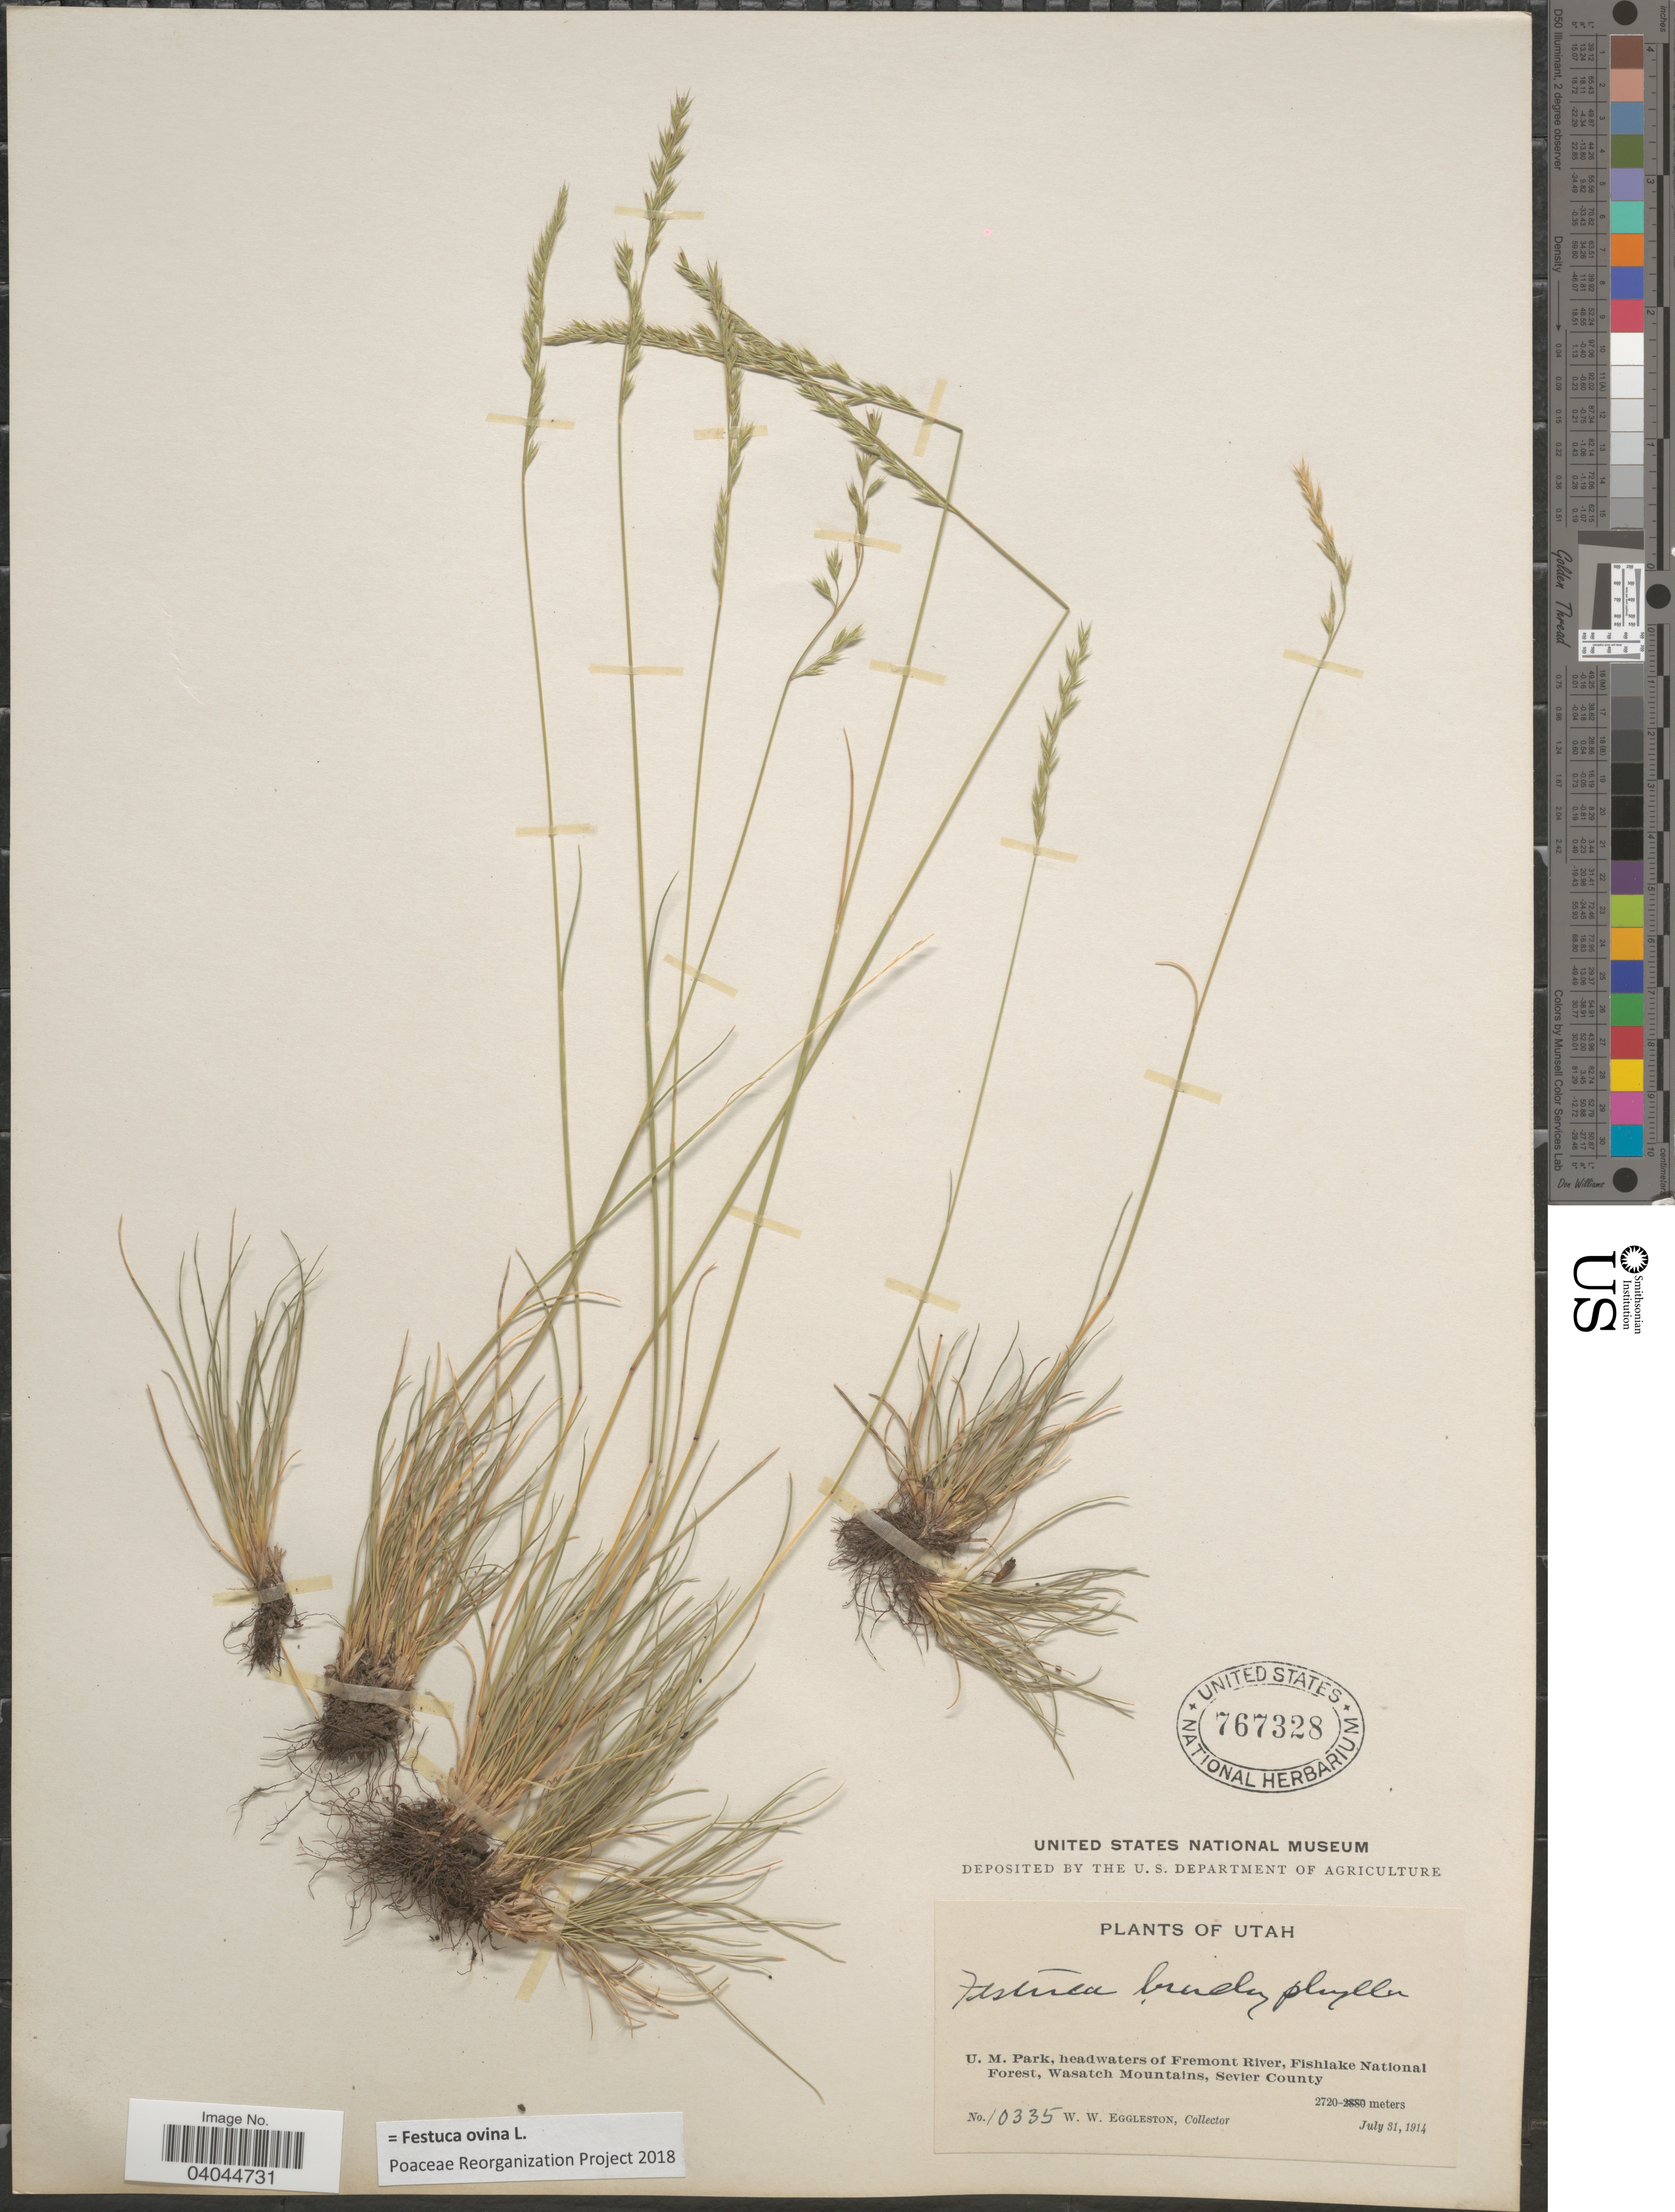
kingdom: Plantae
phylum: Tracheophyta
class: Liliopsida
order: Poales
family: Poaceae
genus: Festuca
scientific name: Festuca ovina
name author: L.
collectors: W. W. Eggleston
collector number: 10335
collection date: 1914-07-31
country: United States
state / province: Utah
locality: U.M. Park, headwaters of Fremont River, Fishlake National Forest, Wasatch Mountains, Sevier County.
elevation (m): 2720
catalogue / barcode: US 767328